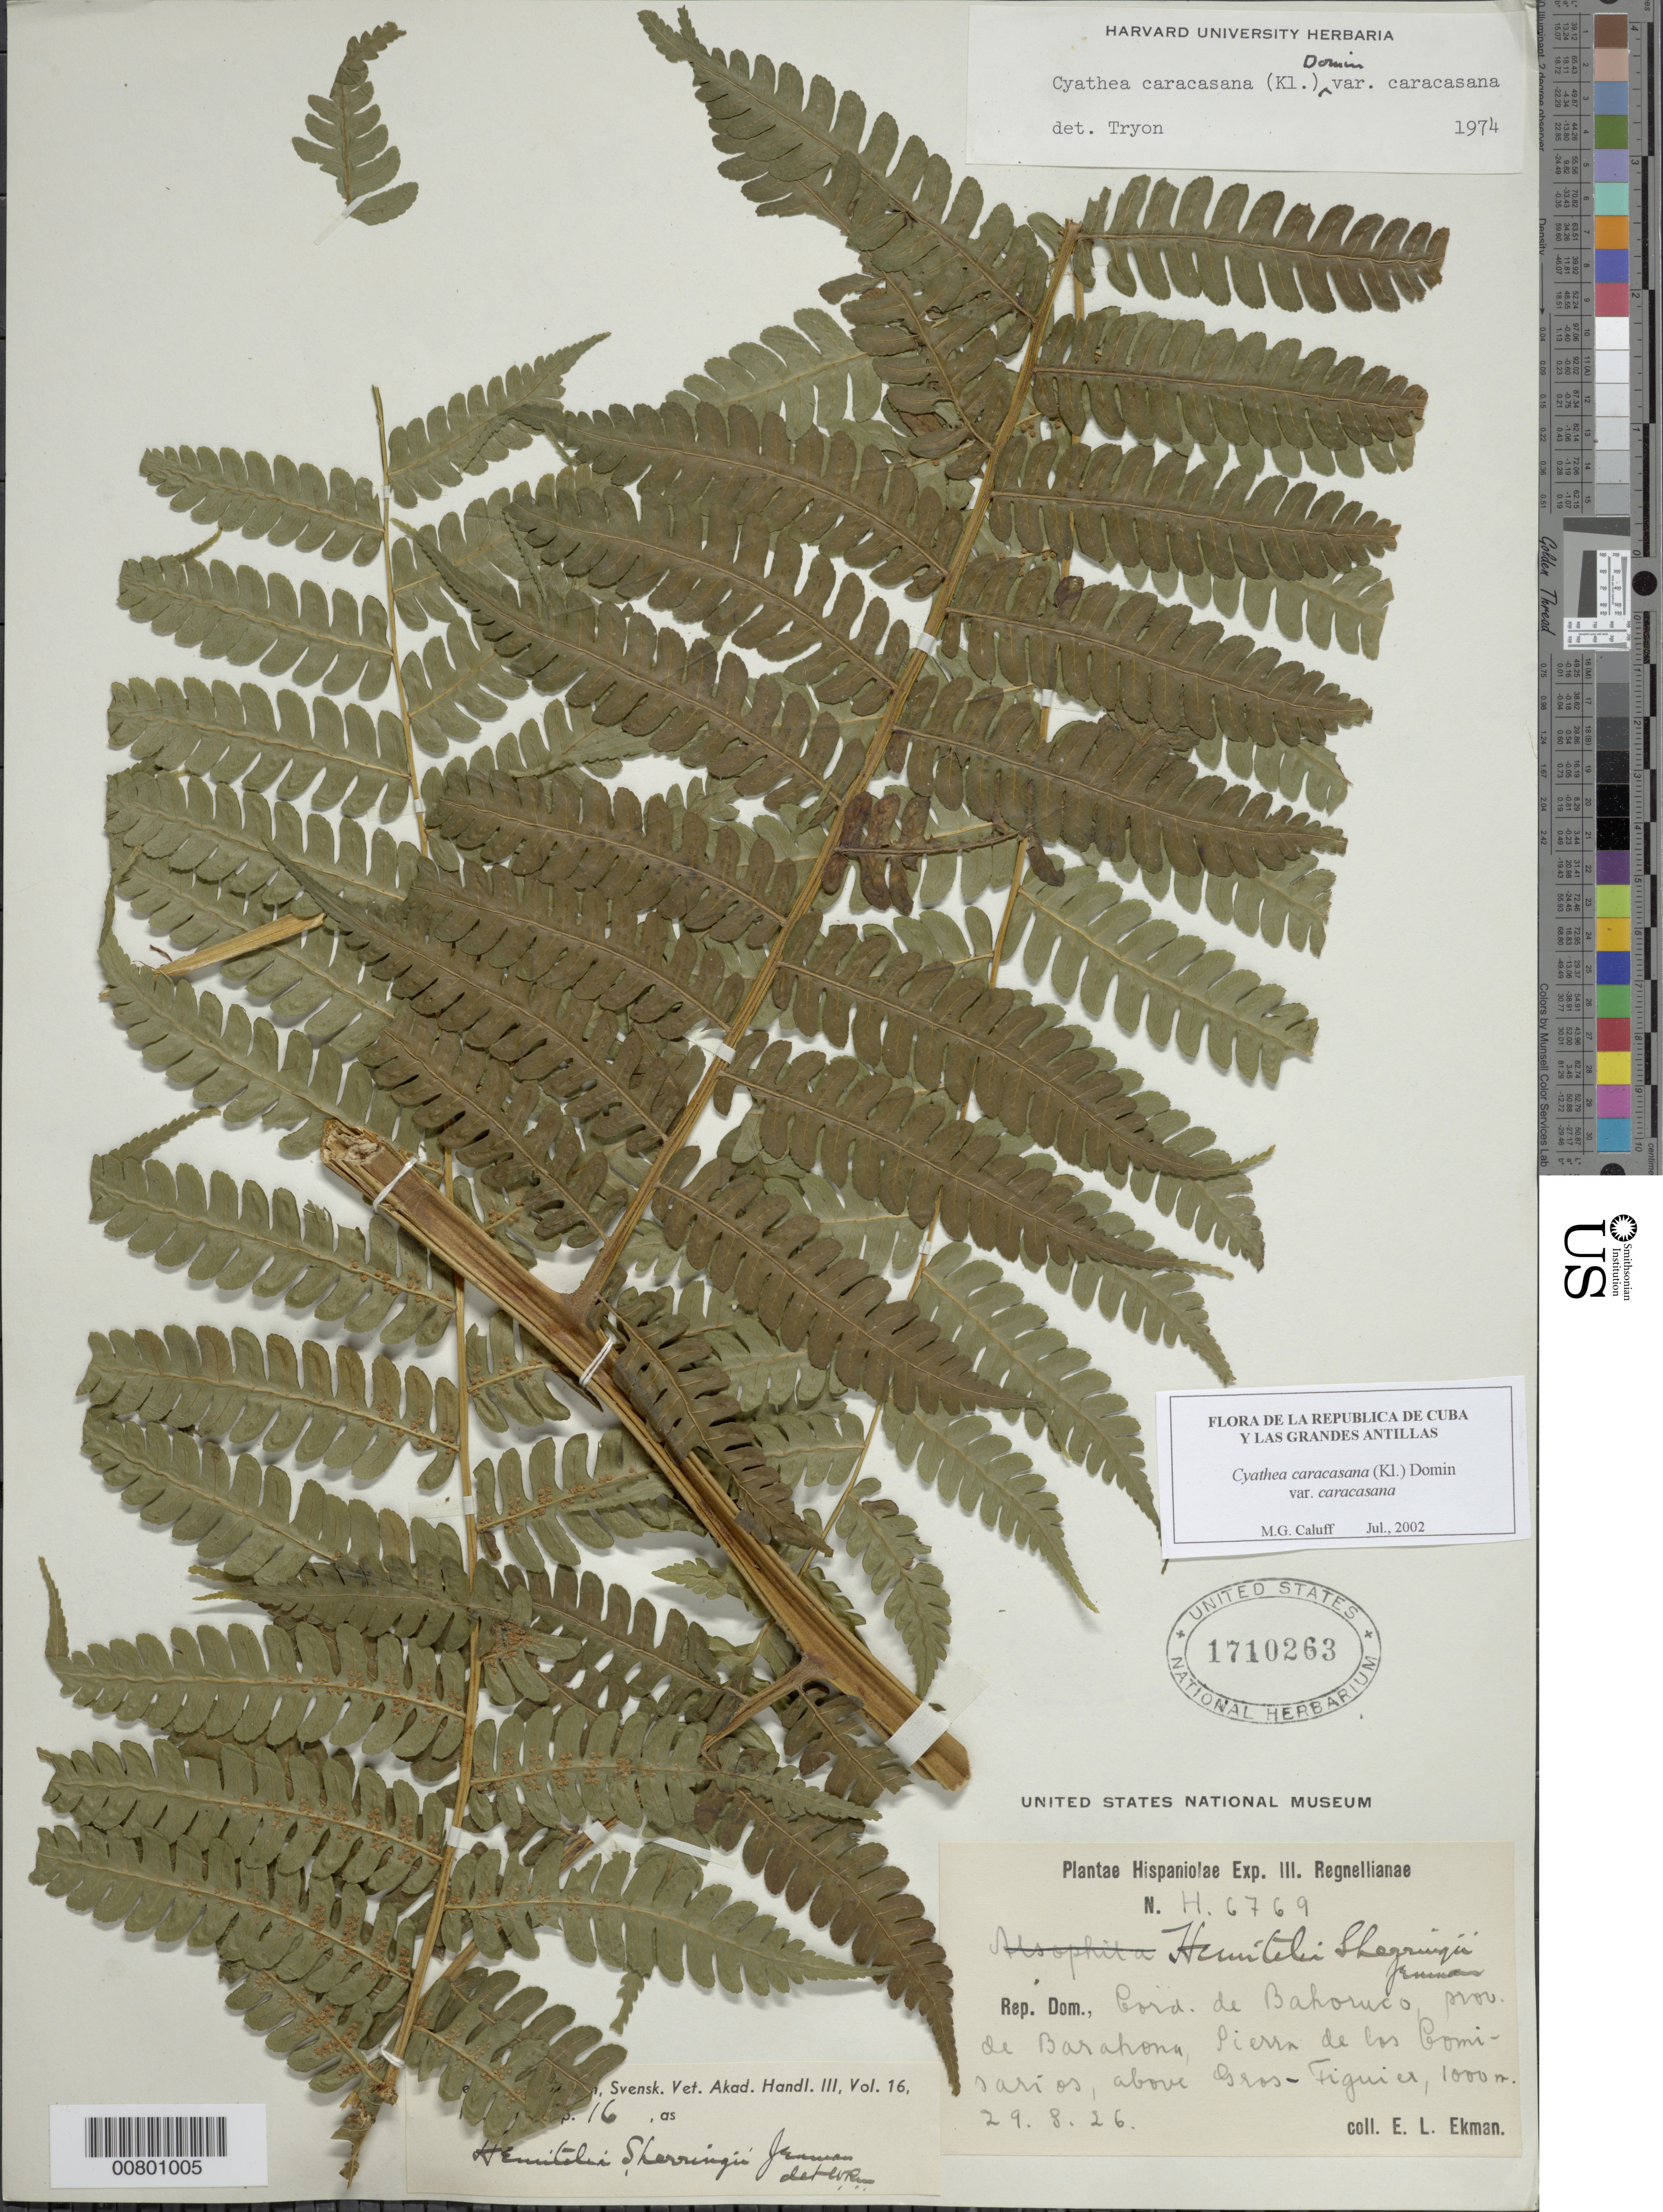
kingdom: Plantae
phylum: Tracheophyta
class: Polypodiopsida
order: Cyatheales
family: Cyatheaceae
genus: Cyathea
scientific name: Cyathea caracasana var. caracasana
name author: (Klotzsch) Domin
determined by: Caluff, M. García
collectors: E. L. Ekman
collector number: H 6769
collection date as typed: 29 Aug 1926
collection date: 1926-08-29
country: Dominican Republic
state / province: Barahona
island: Hispaniola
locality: Cordillera de Bahoruco, sierra de los Comisarios, above Gros-Figuier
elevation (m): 1000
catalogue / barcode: US 1710262